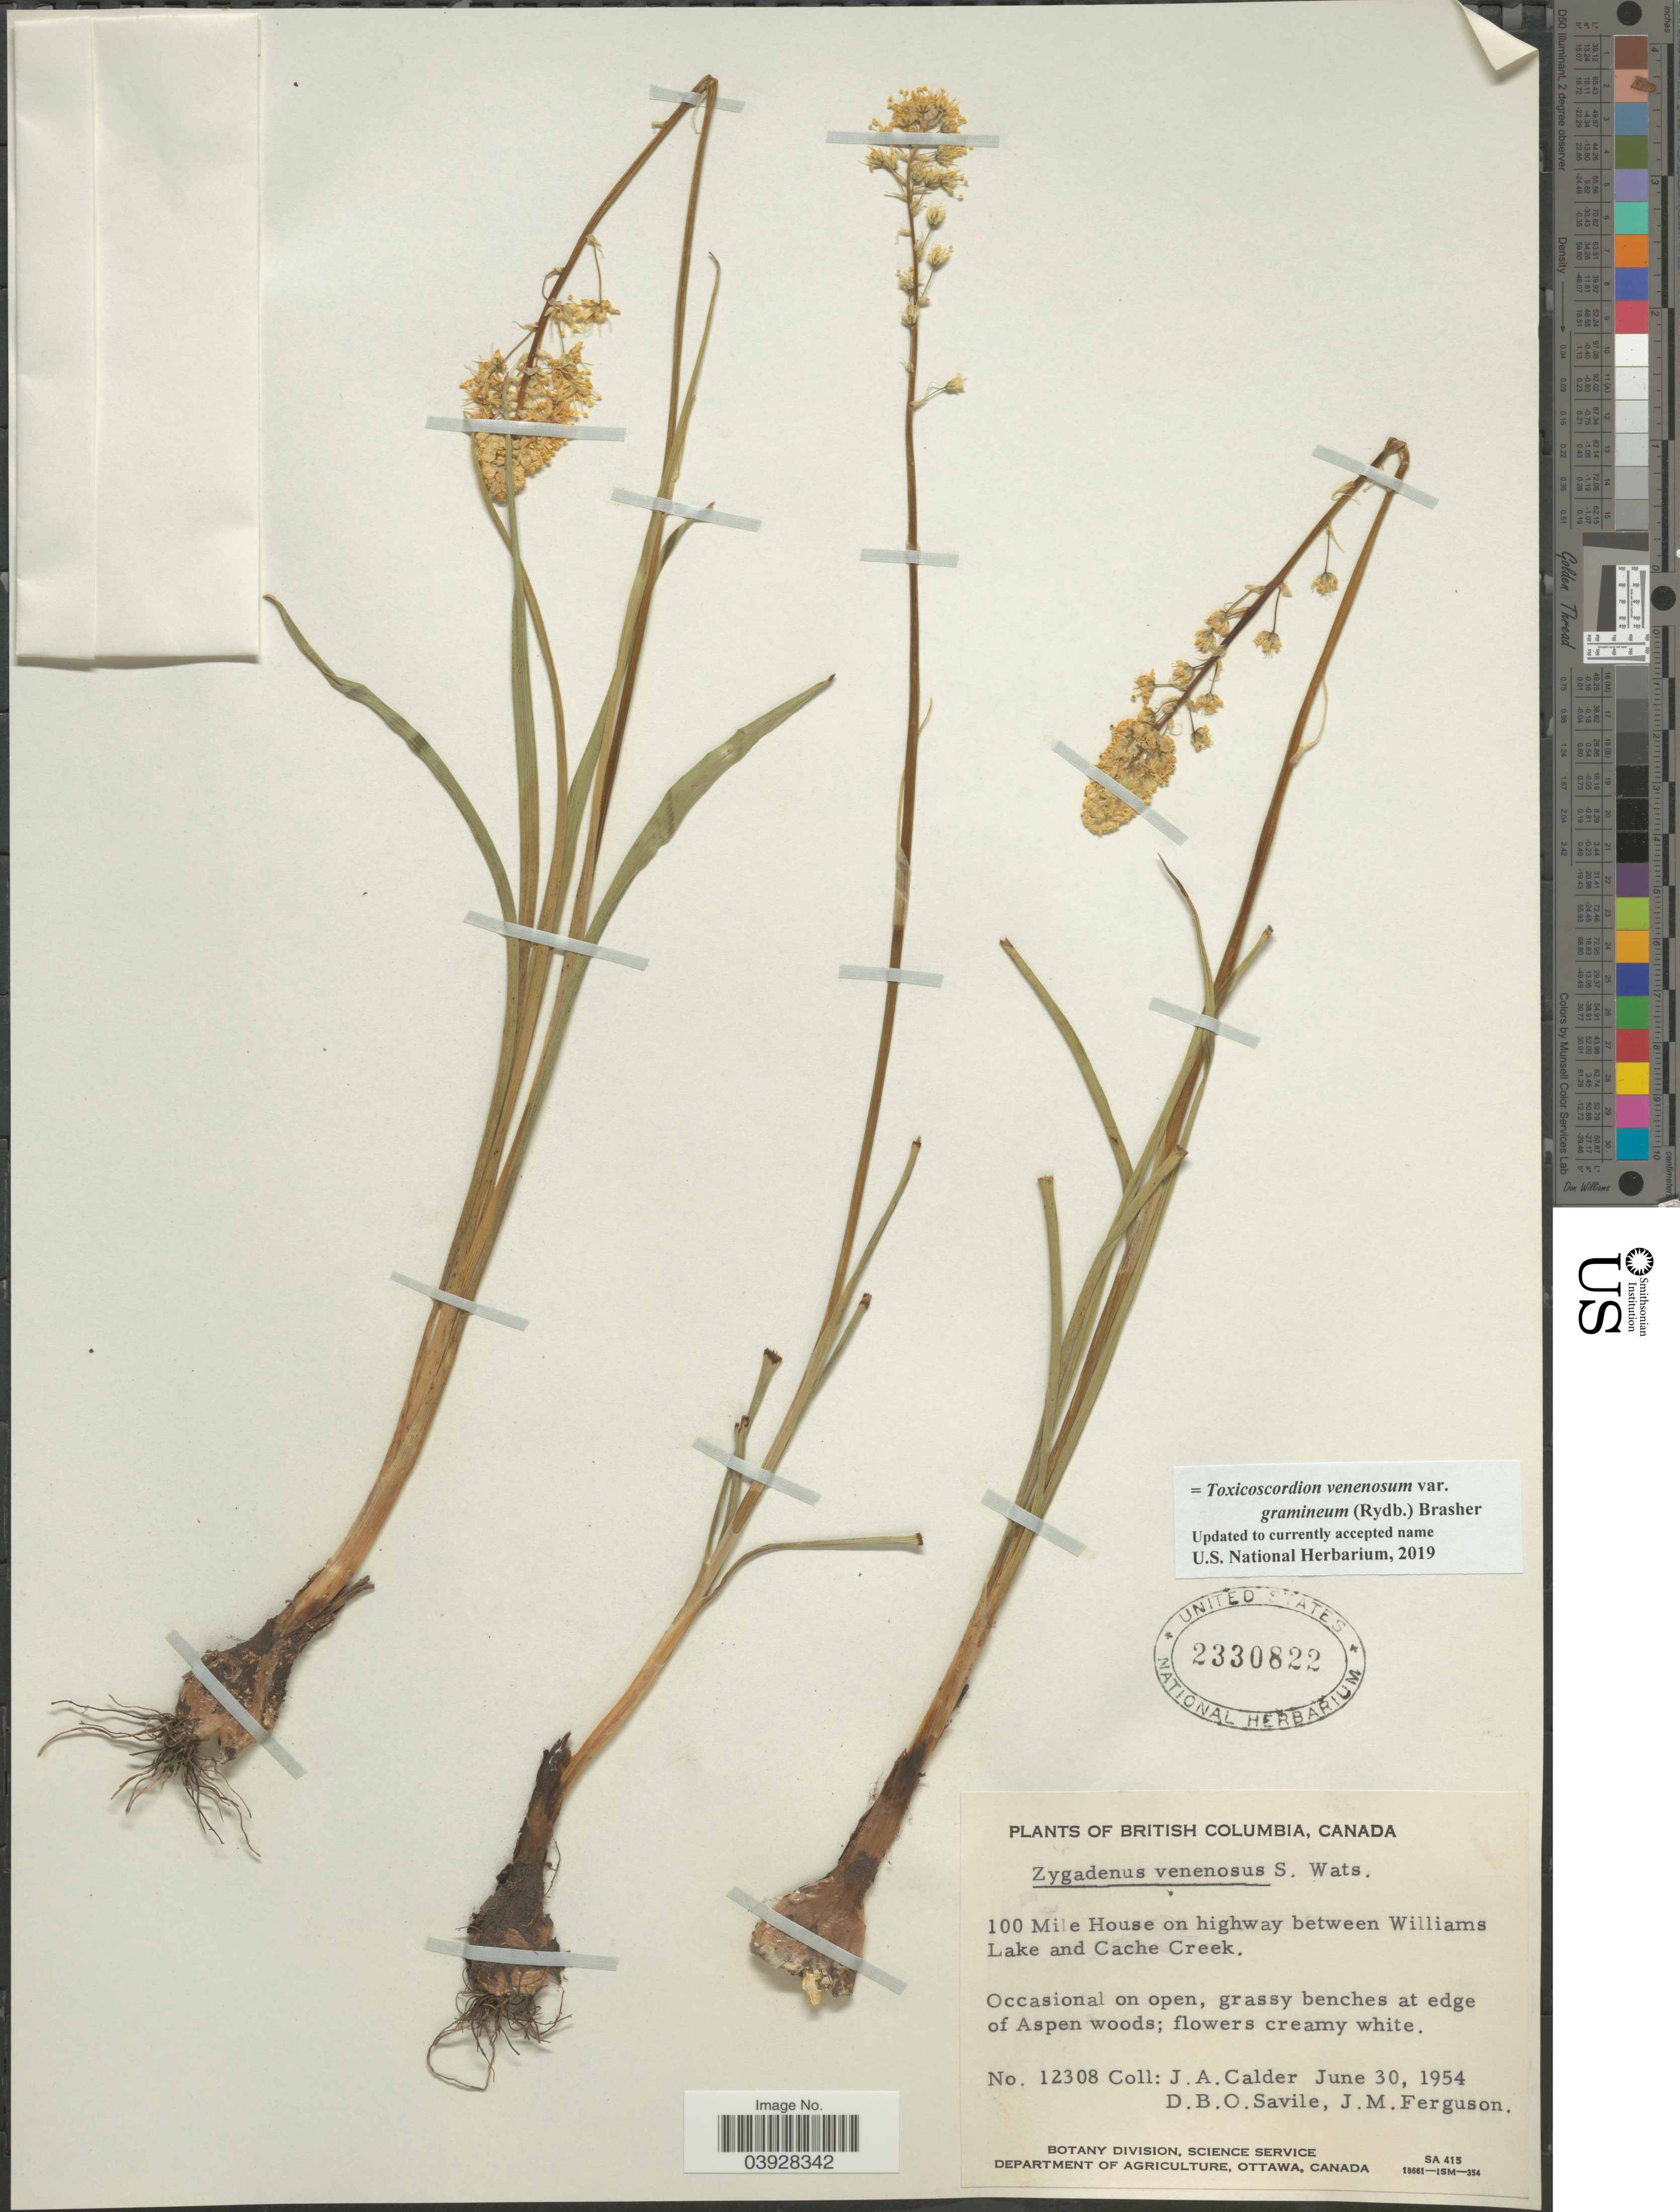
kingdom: Plantae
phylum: Tracheophyta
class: Liliopsida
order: Liliales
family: Melanthiaceae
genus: Toxicoscordion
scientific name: Toxicoscordion venenosum var. gramineum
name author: (Rydb.) Brasher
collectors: J. A. Calder, D. Savile & J. M. Ferguson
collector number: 12308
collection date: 1954-06-30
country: Canada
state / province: British Columbia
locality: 100 Mile House on highway between Williams Lake and Cache Creek.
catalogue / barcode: US 2330822